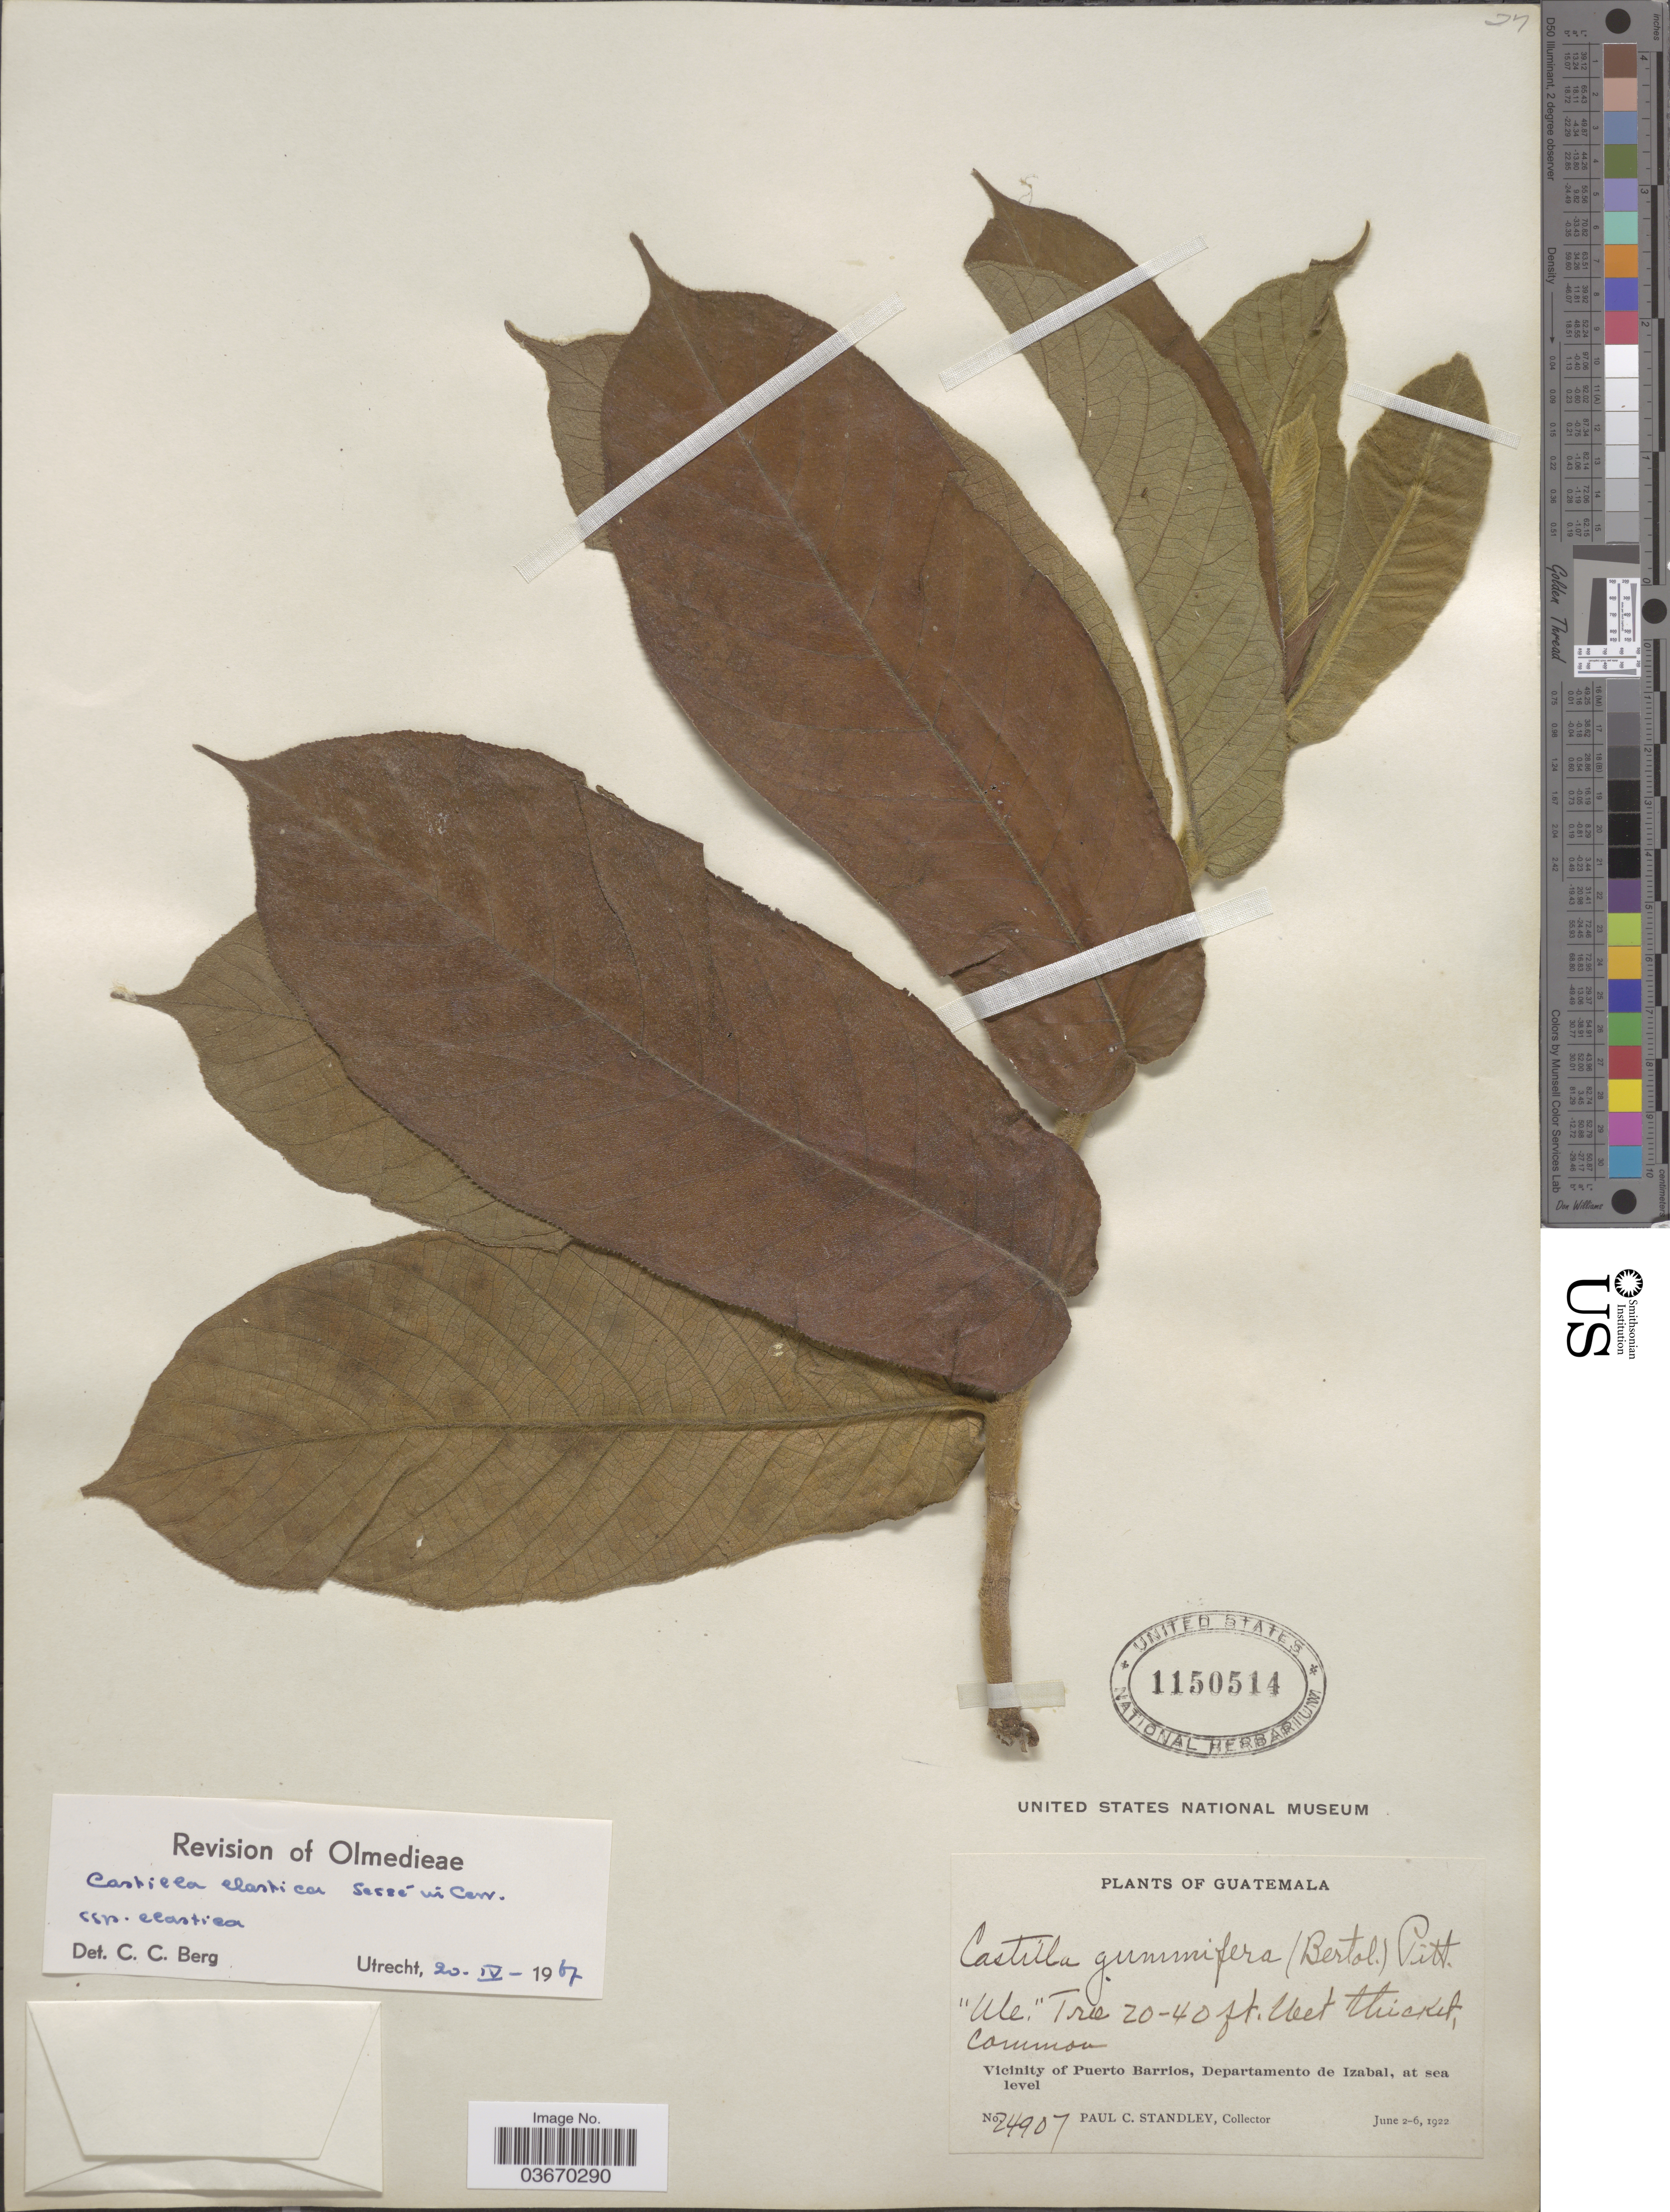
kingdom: Plantae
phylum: Tracheophyta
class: Magnoliopsida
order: Rosales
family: Moraceae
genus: Castilla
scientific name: Castilla elastica subsp. elastica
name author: Sessé ex Cerv.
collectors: P. C. Standley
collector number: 24907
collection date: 1922-06-02/1922-06-06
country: Guatemala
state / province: Izabal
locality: Vicinity of Puerto Barrios, Departamento de Izabal.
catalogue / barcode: US 1150514